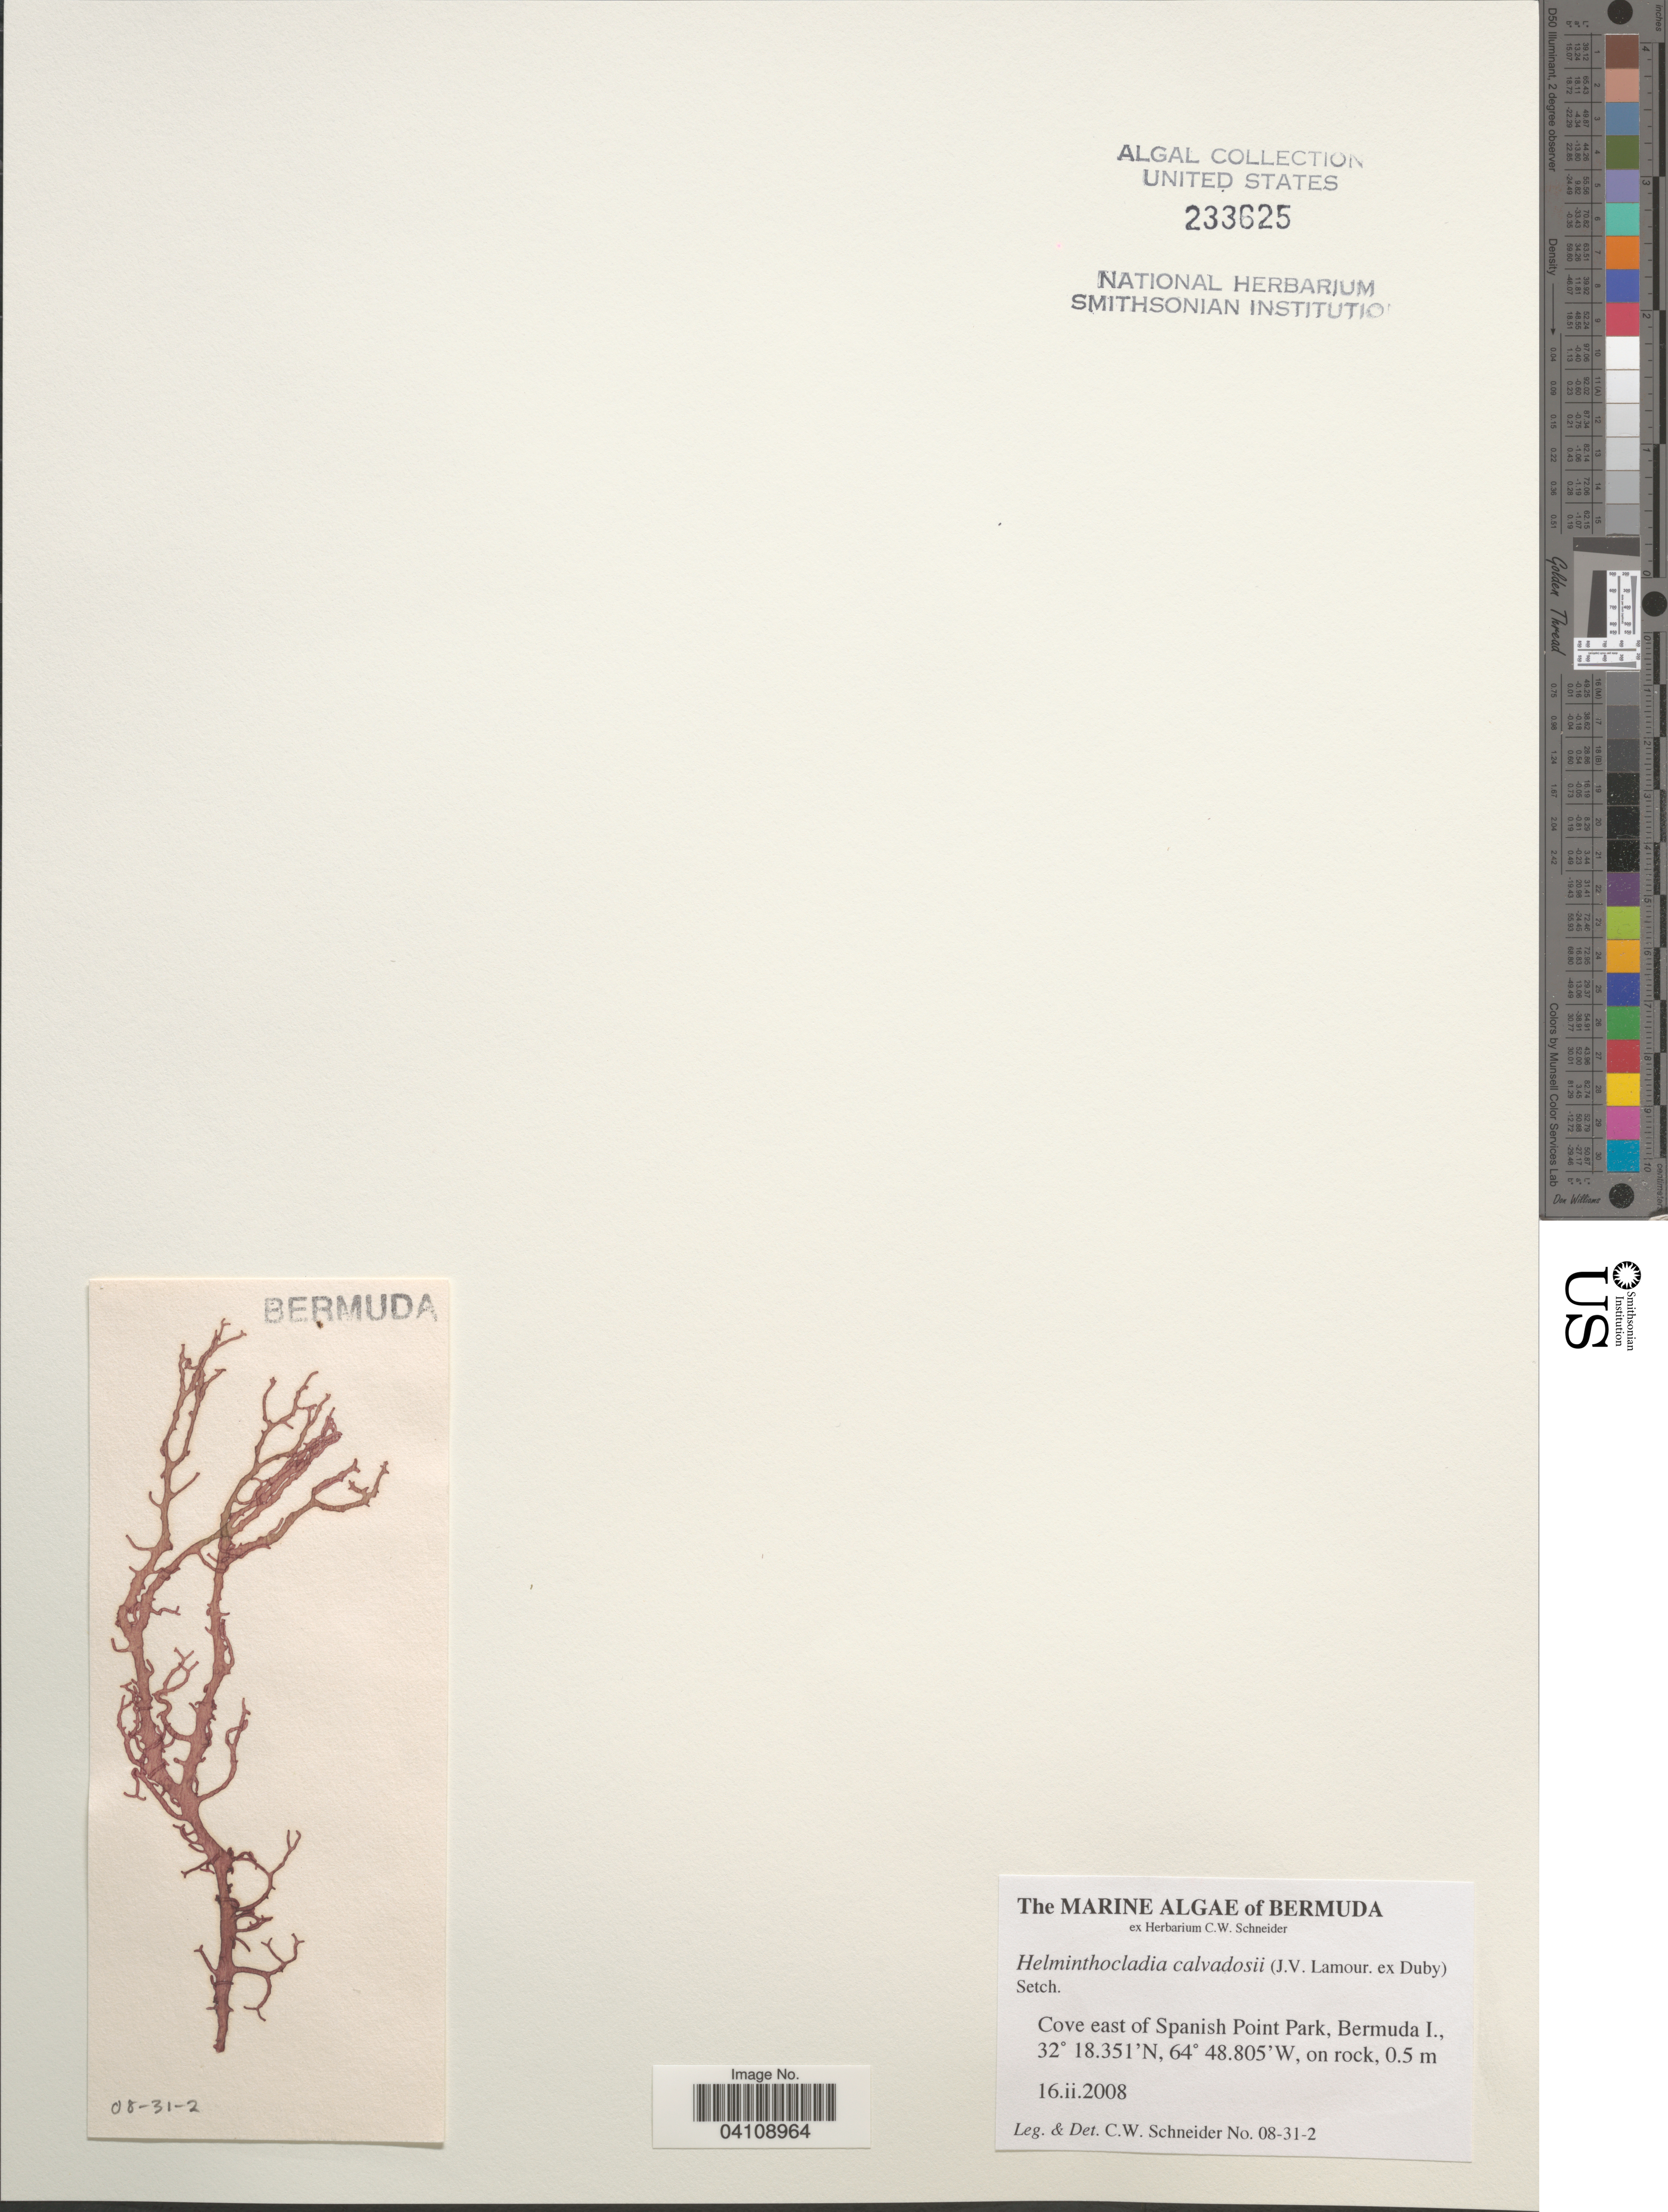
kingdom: Plantae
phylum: Rhodophyta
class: Florideophyceae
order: Nemaliales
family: Liagoraceae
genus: Helminthocladia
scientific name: Helminthocladia calvadosii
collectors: C. W.Schneider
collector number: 08-31-2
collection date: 2008-02-16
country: Bermuda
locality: Cove east of Spanish Point Park, Bermuda I.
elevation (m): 0.5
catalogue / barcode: US 233625